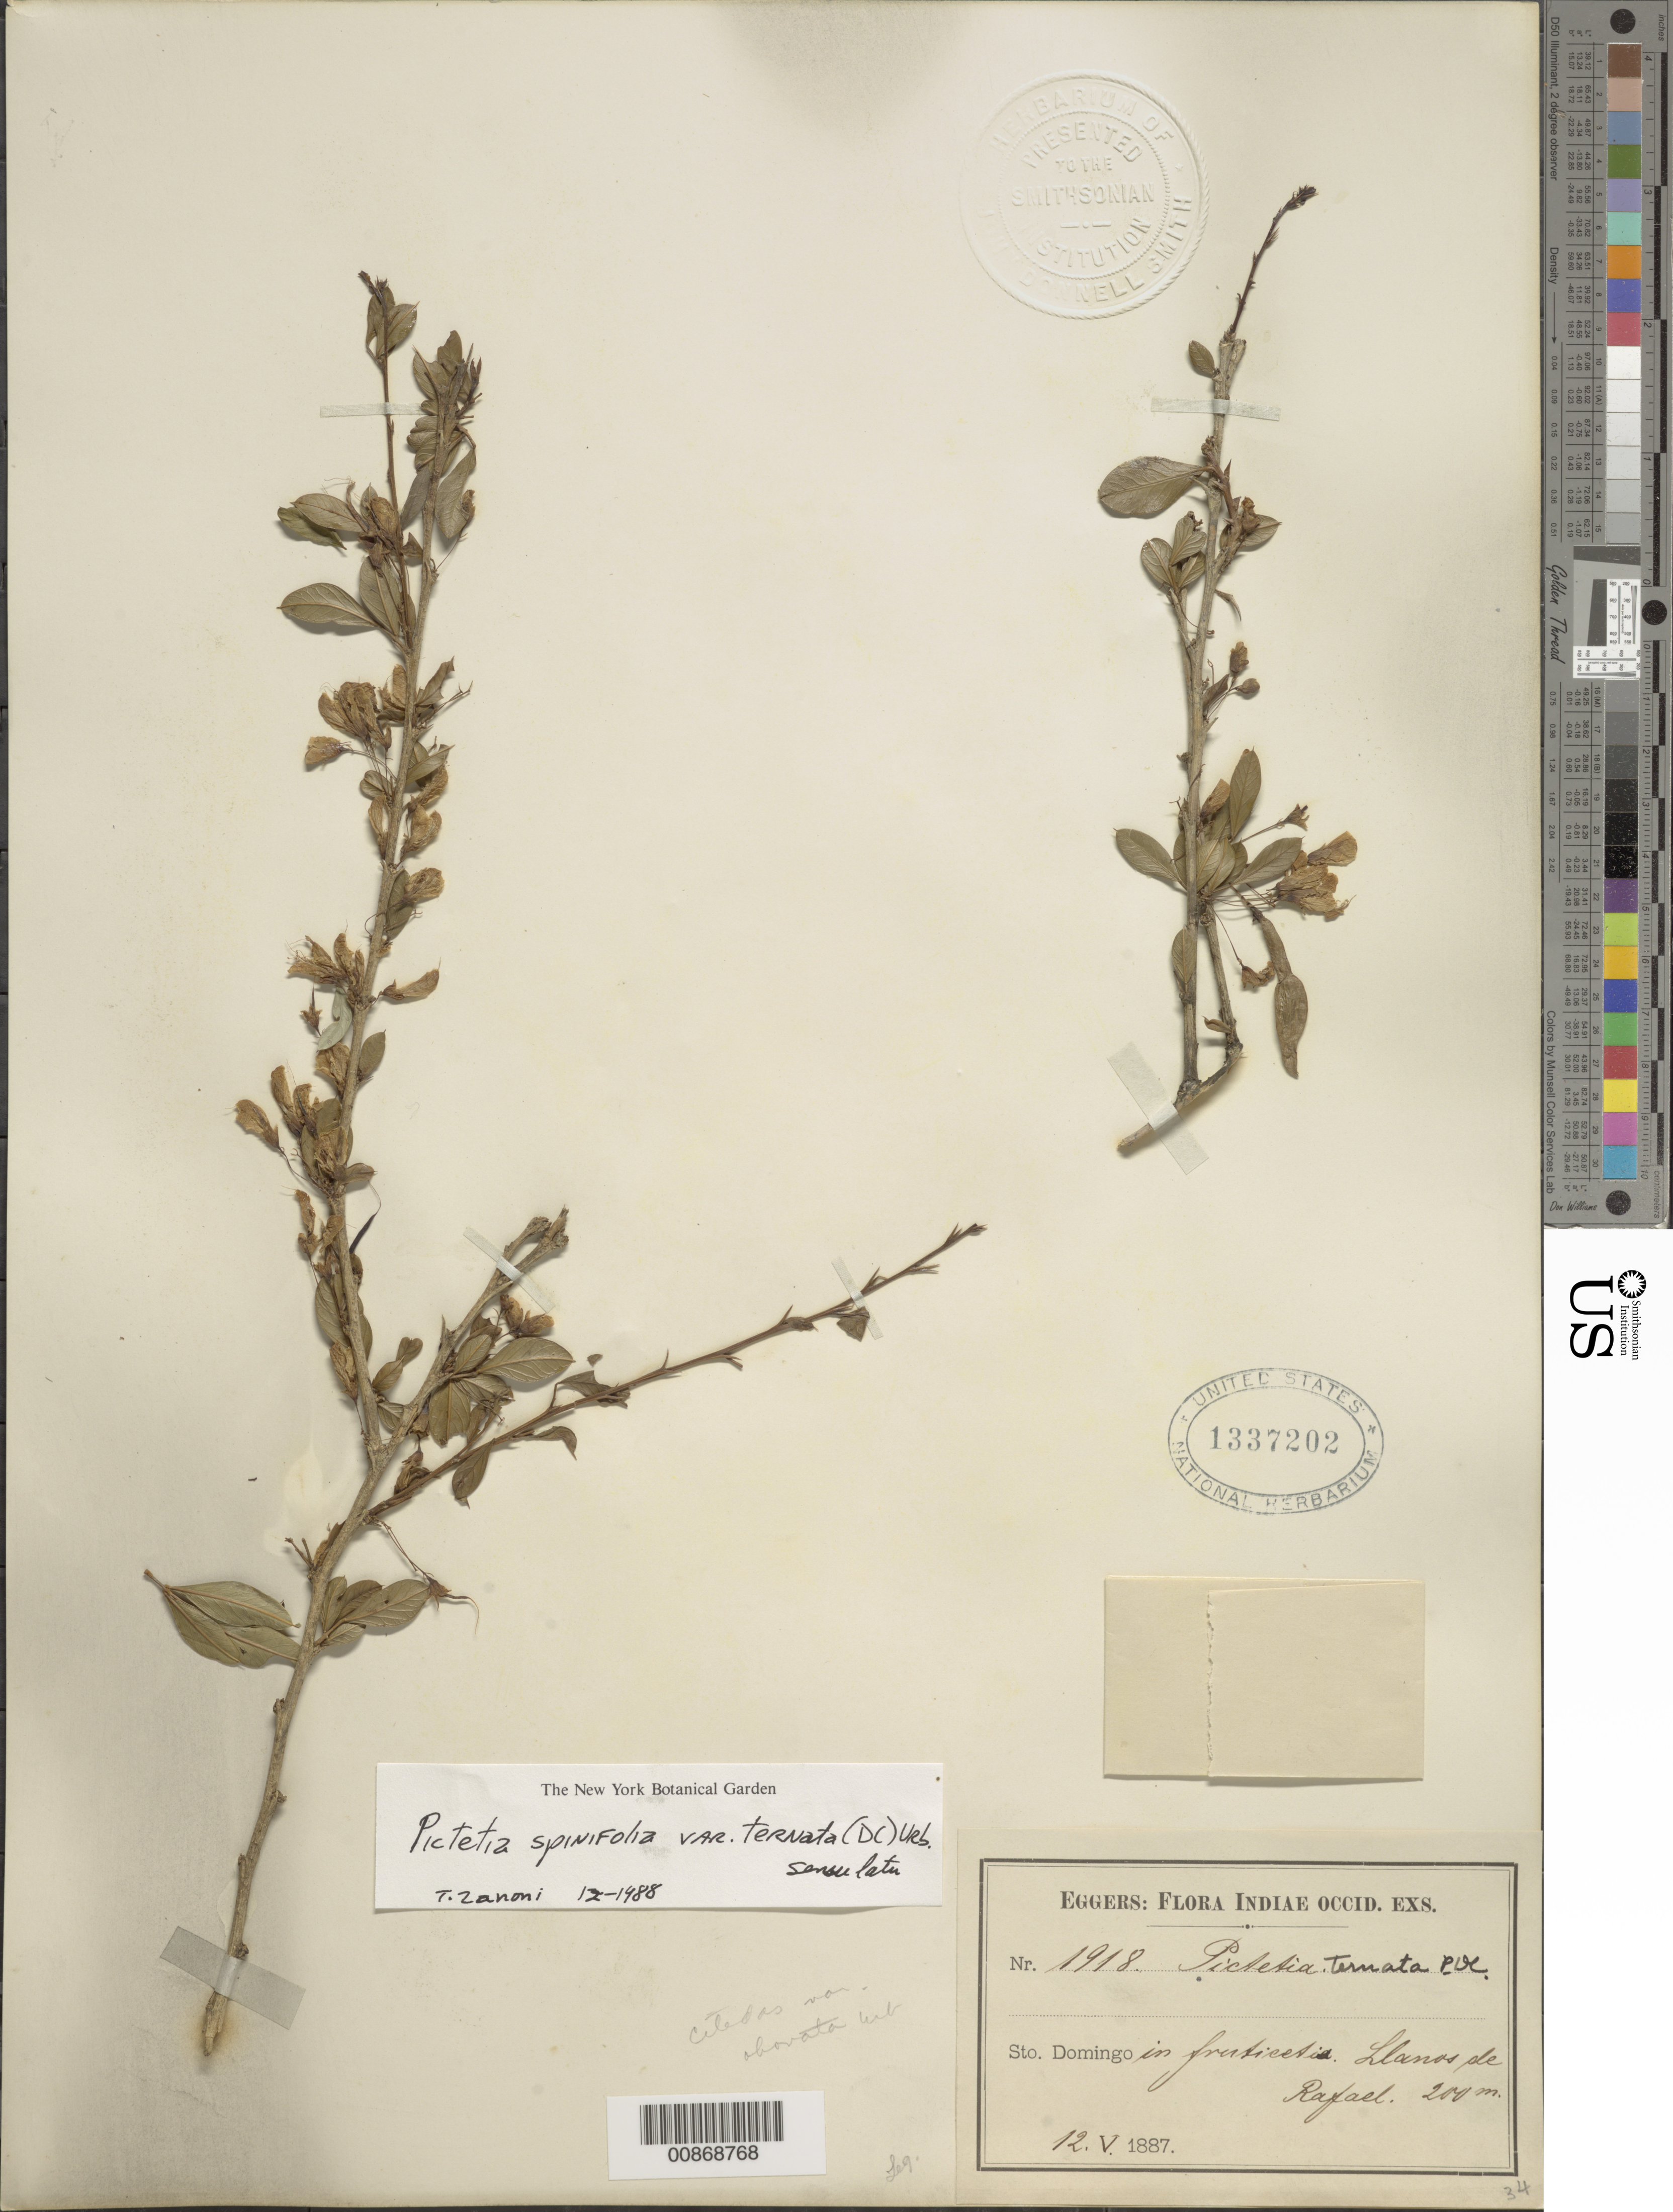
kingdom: Plantae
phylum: Tracheophyta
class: Magnoliopsida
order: Fabales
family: Fabaceae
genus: Pictetia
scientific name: Pictetia spinifolia var. ternata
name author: (Spreng. ex DC.) Urb.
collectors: H. F. A. von Eggers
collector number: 1918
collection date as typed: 12 May 1887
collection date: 1887-05-12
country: Dominican Republic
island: Hispaniola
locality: Llanos de Rafael.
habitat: In fruticetis.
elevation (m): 200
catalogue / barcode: US 1337202